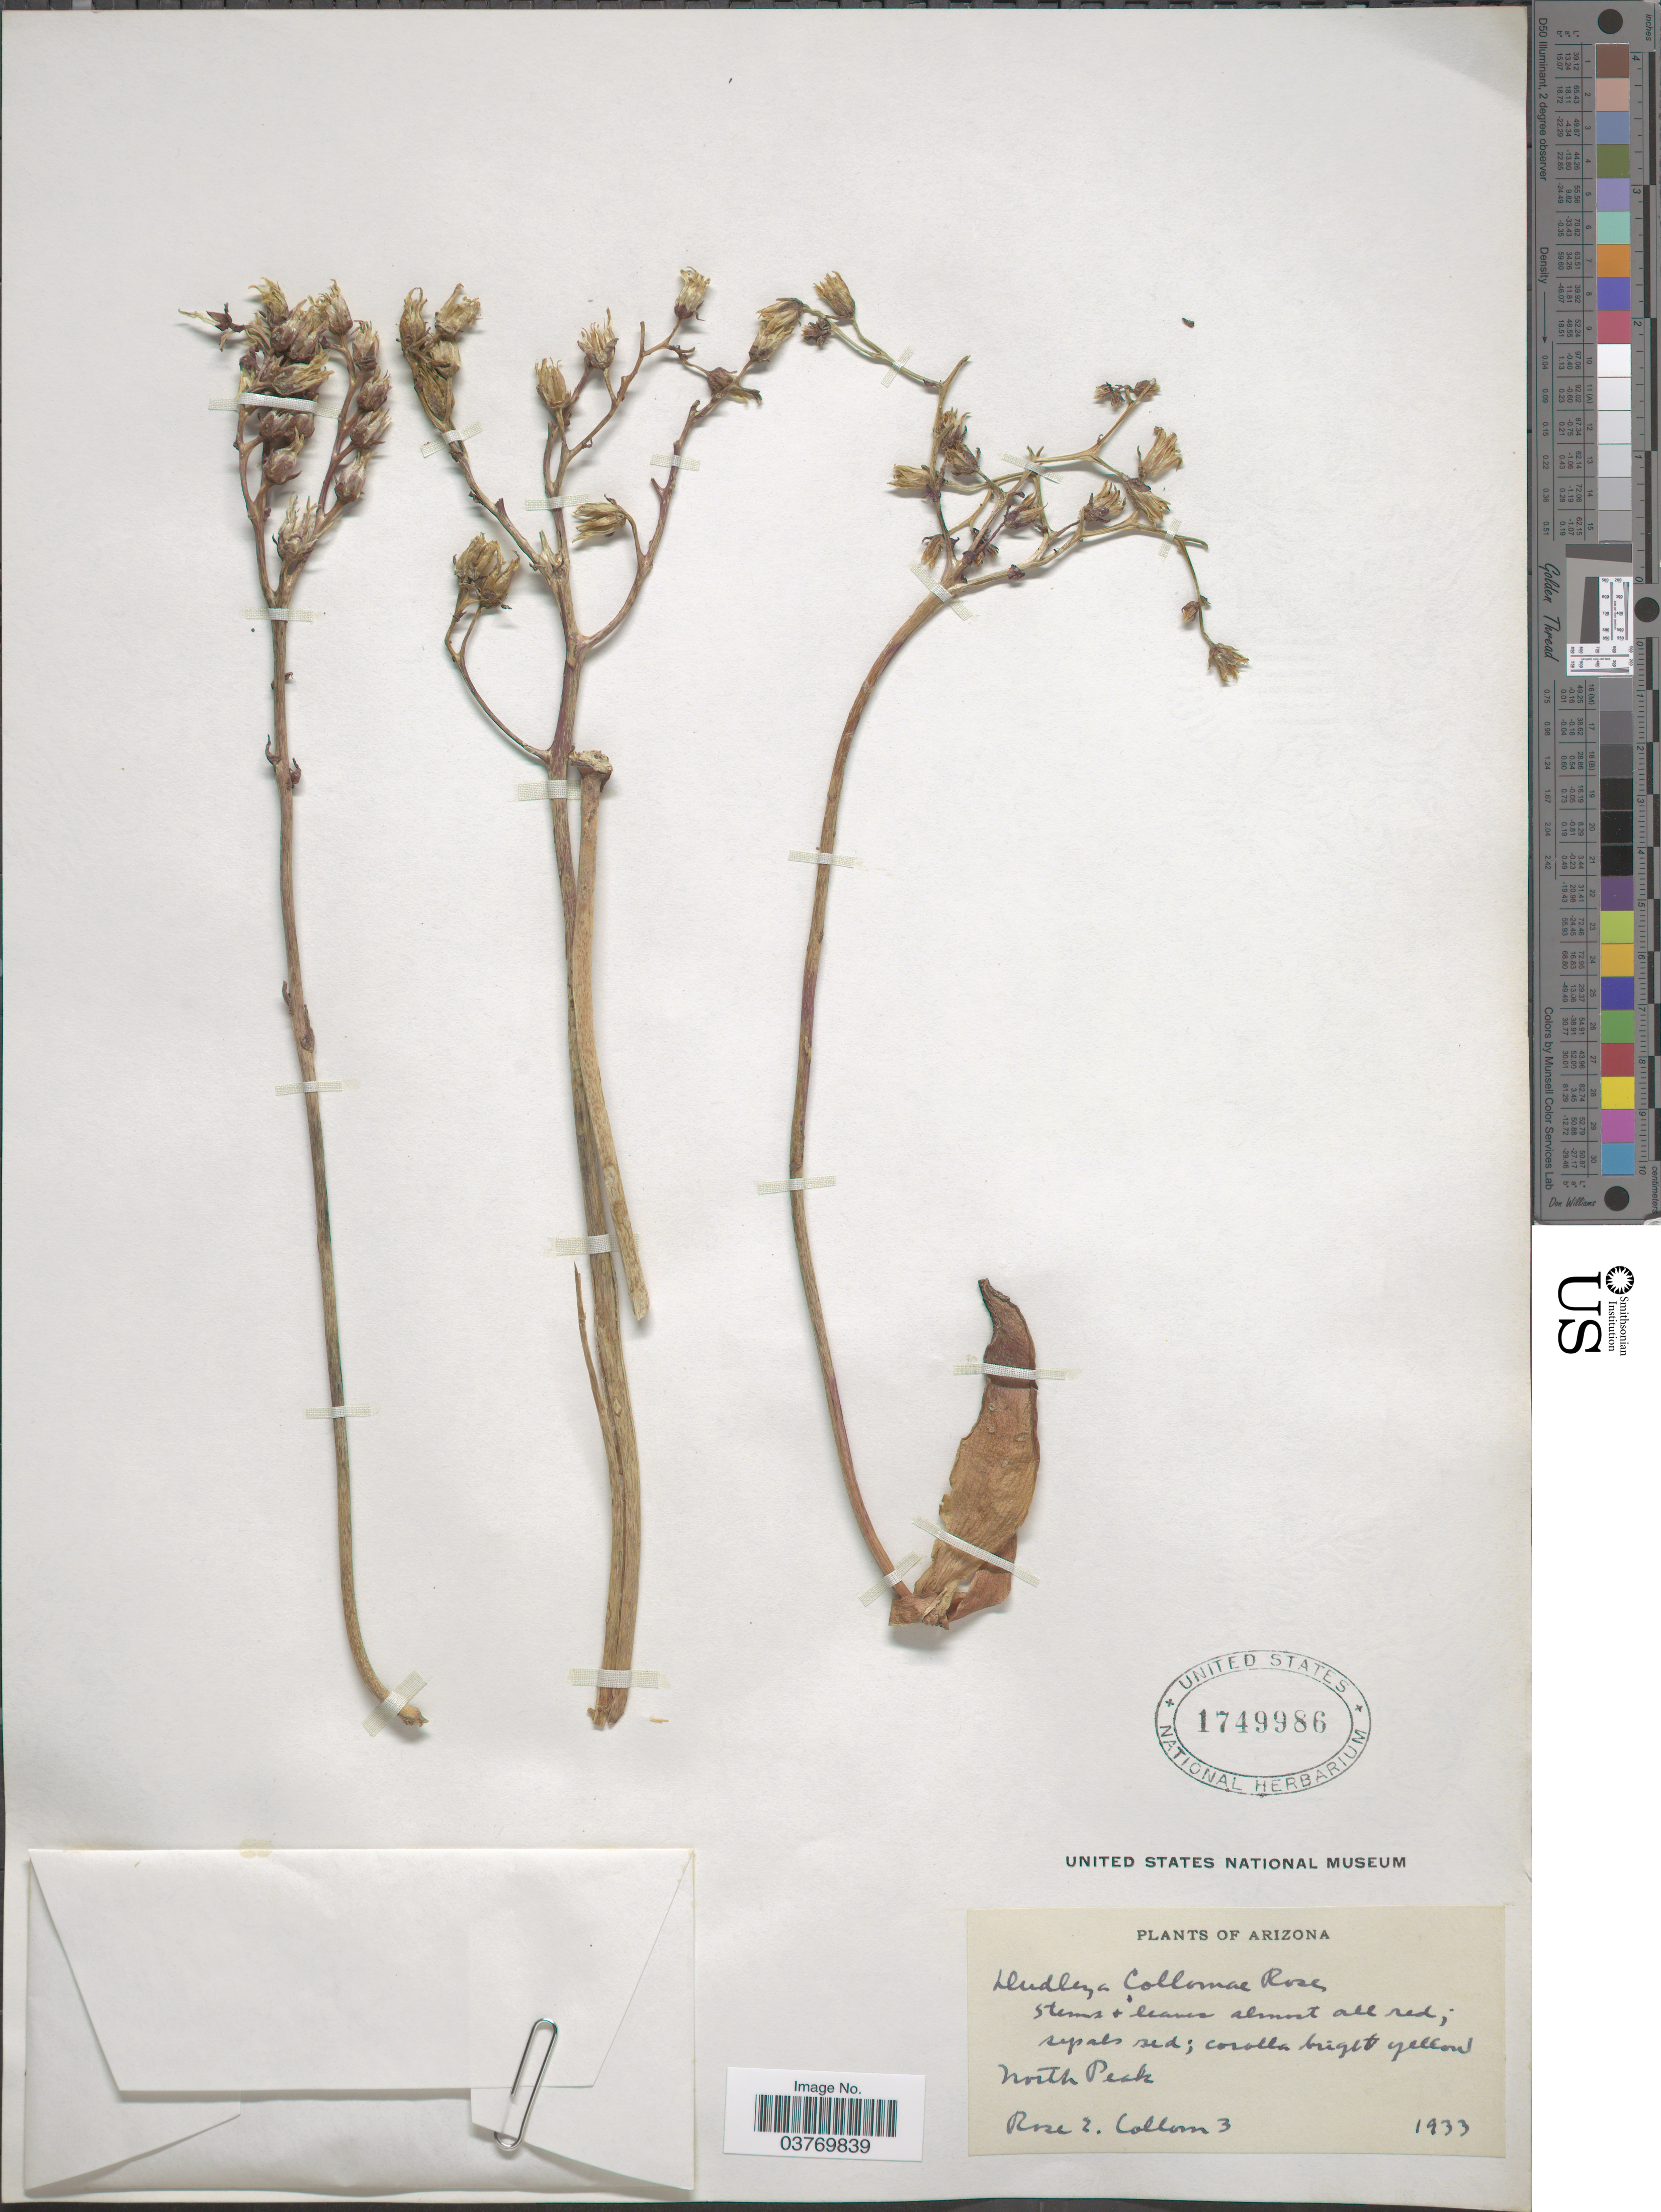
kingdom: Plantae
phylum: Tracheophyta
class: Magnoliopsida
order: Saxifragales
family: Crassulaceae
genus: Dudleya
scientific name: Dudleya collomiae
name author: Rose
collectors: R. E. Collom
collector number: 3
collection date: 1933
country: United States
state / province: Arizona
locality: North Peak.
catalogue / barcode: US 1749986